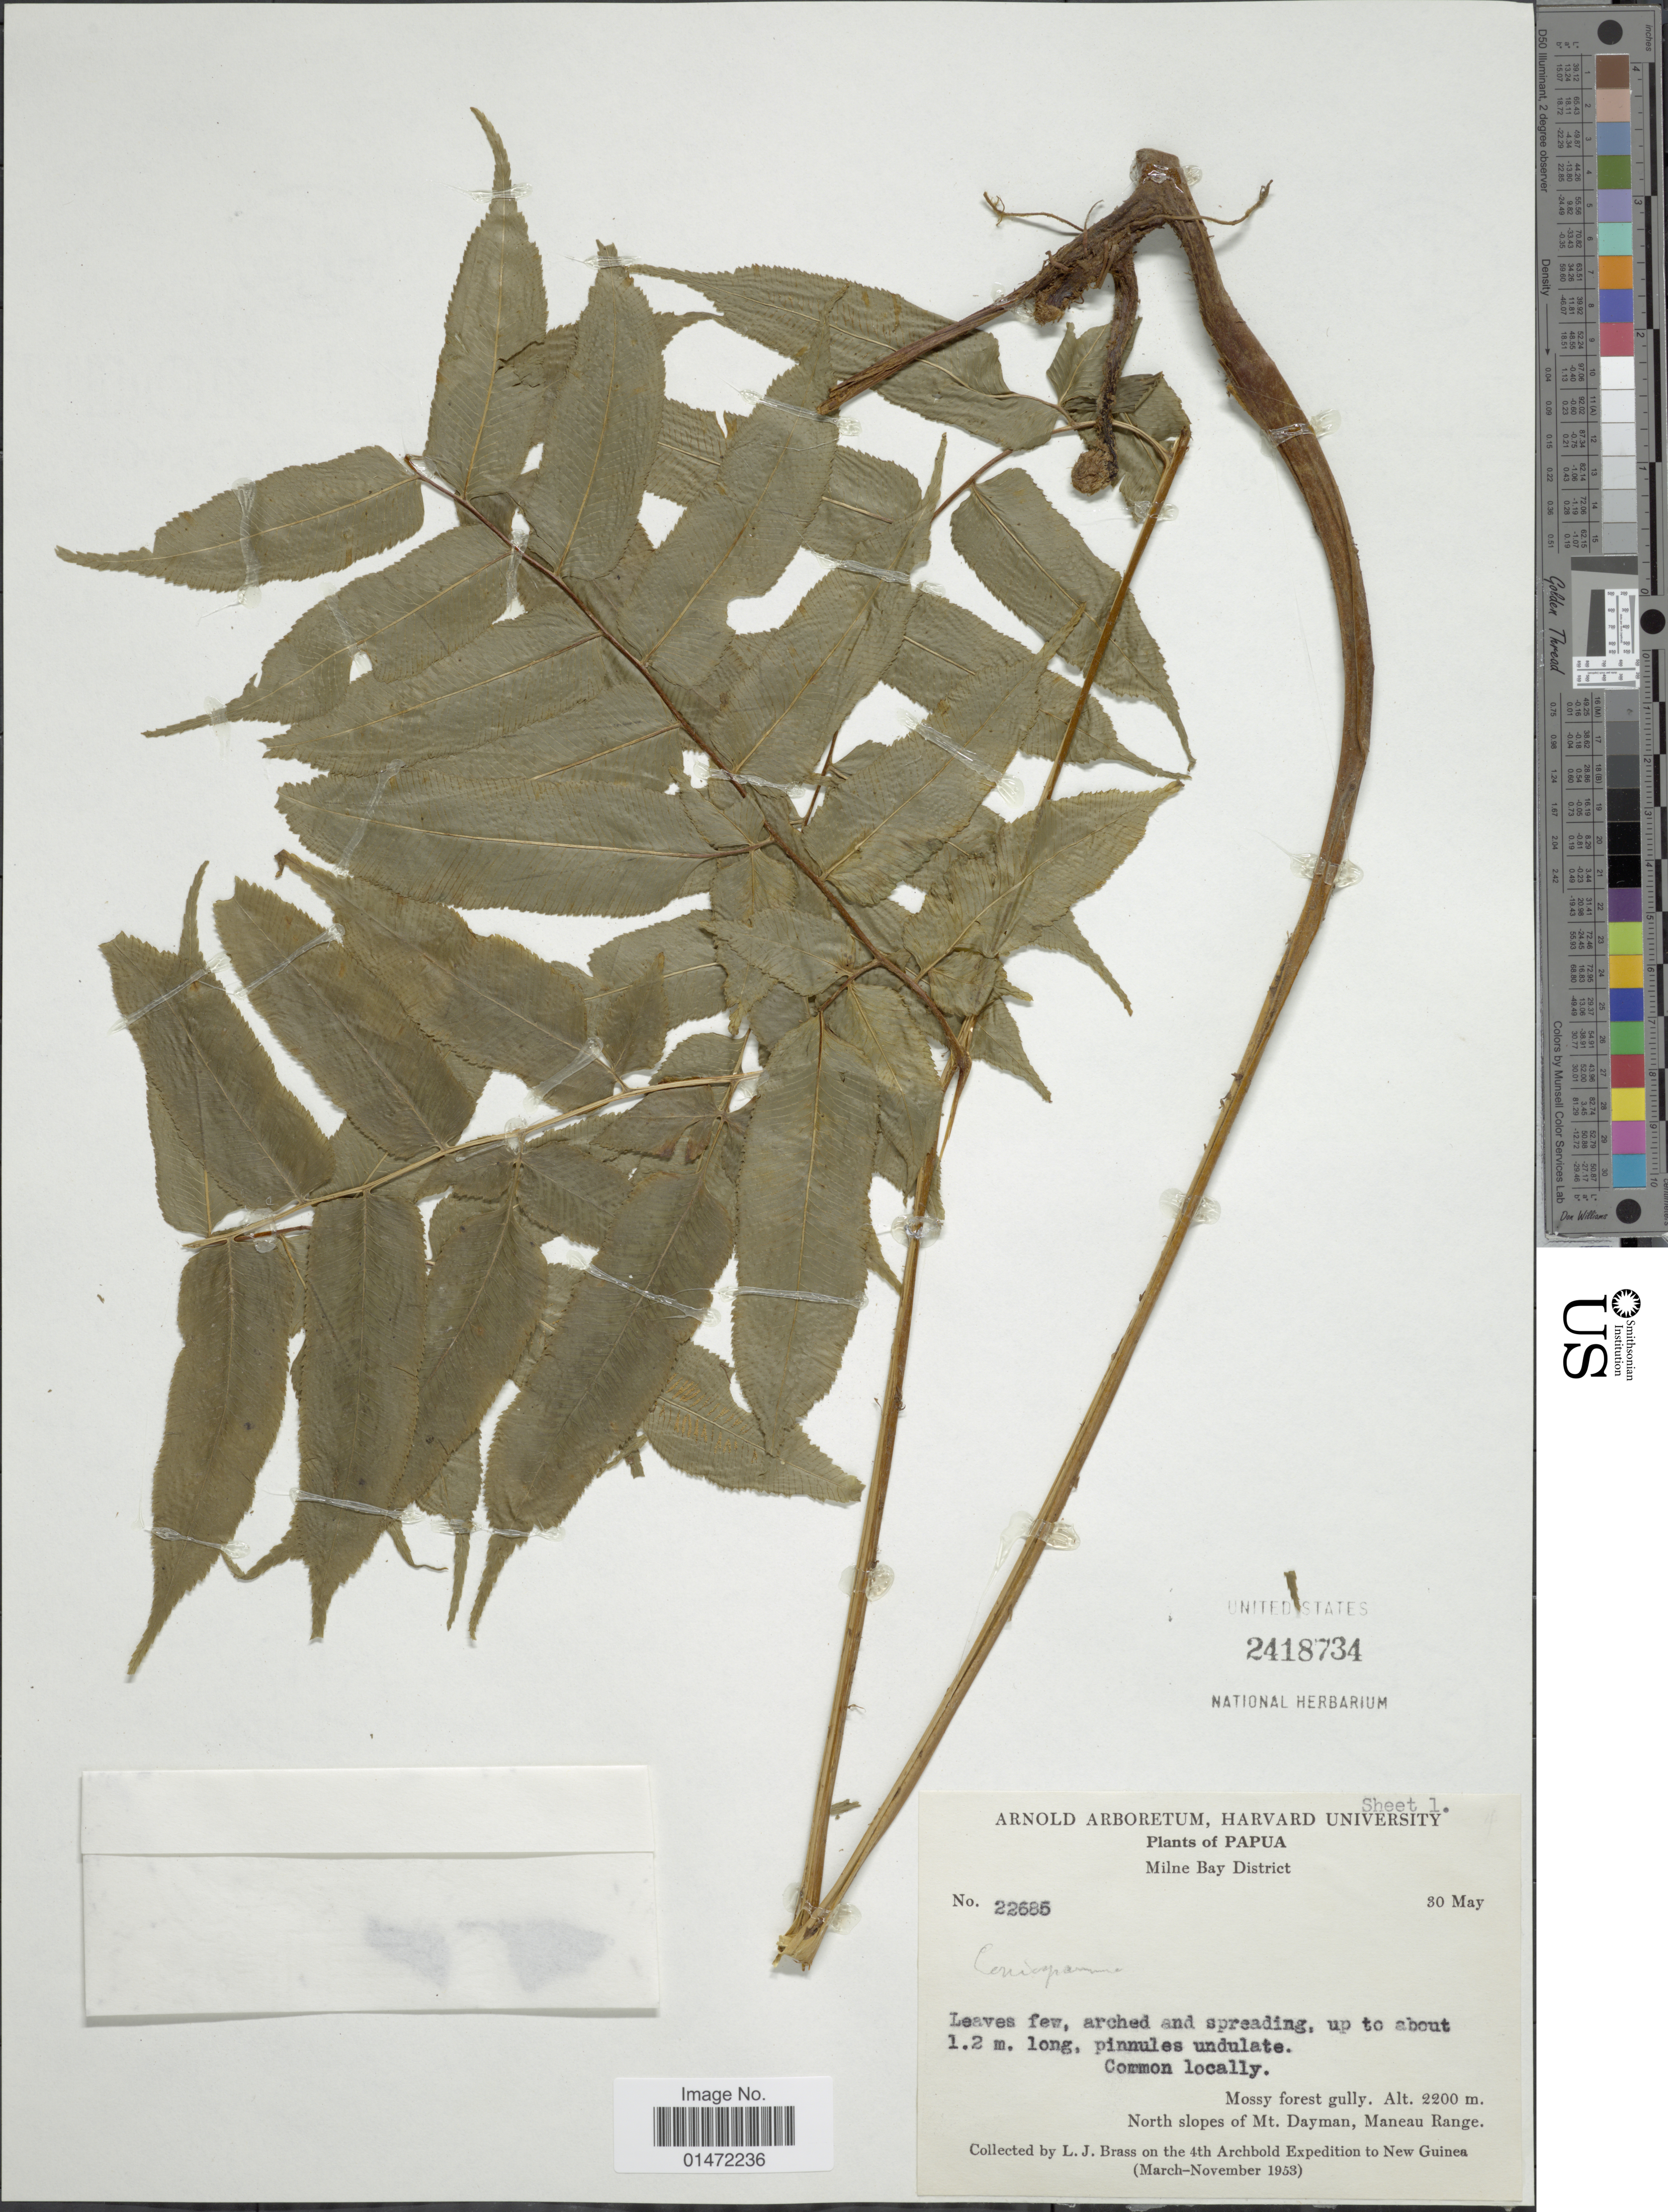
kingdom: Plantae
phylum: Tracheophyta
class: Polypodiopsida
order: Polypodiales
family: Pteridaceae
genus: Coniogramme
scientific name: Coniogramme sp.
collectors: L. J. Brass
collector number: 22685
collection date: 1953-05-30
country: Papua New Guinea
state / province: Milne Bay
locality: North slopes of Mt. Dayman, Maneau Range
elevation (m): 2200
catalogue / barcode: US 2418734